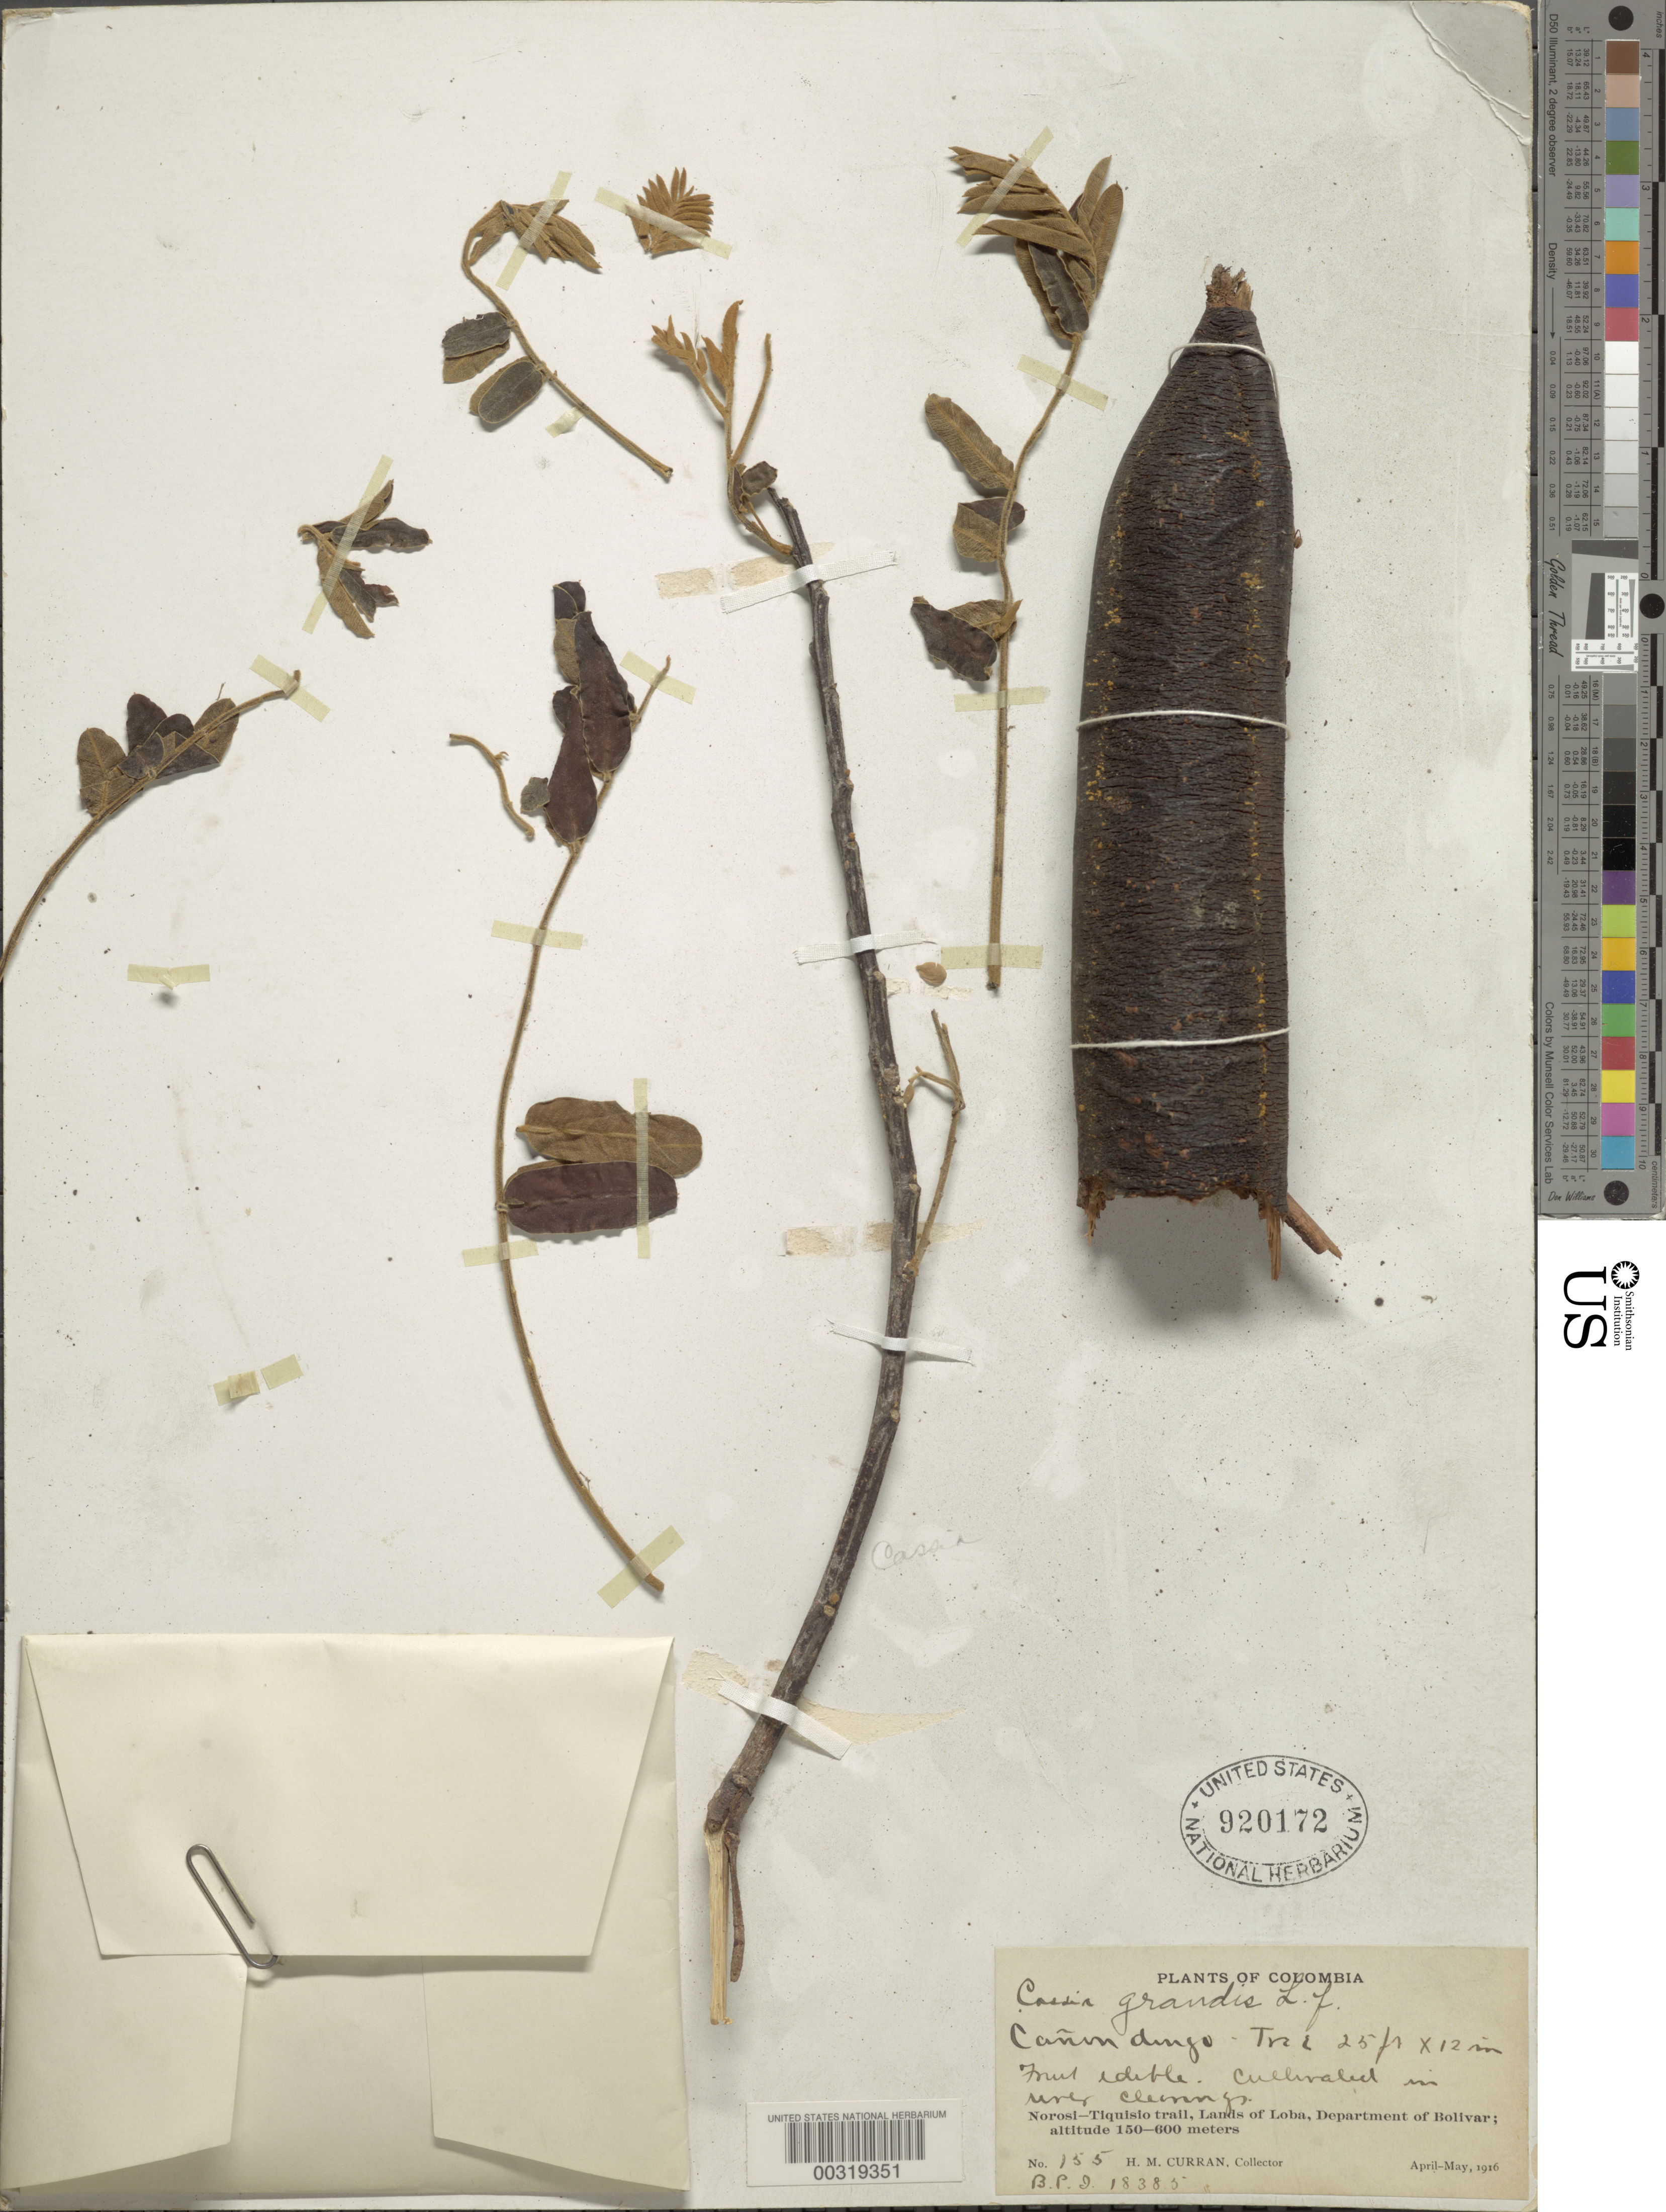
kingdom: Plantae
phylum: Tracheophyta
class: Magnoliopsida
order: Fabales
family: Fabaceae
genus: Cassia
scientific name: Cassia grandis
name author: L. f.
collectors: H. M. Curran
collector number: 155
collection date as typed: Apr 1916 to -- May 1916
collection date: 1916-04/1916-05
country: Colombia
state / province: Bolívar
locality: Norosi-Tiquisio Trail, Lands of Loba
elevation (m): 150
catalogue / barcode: US 920172